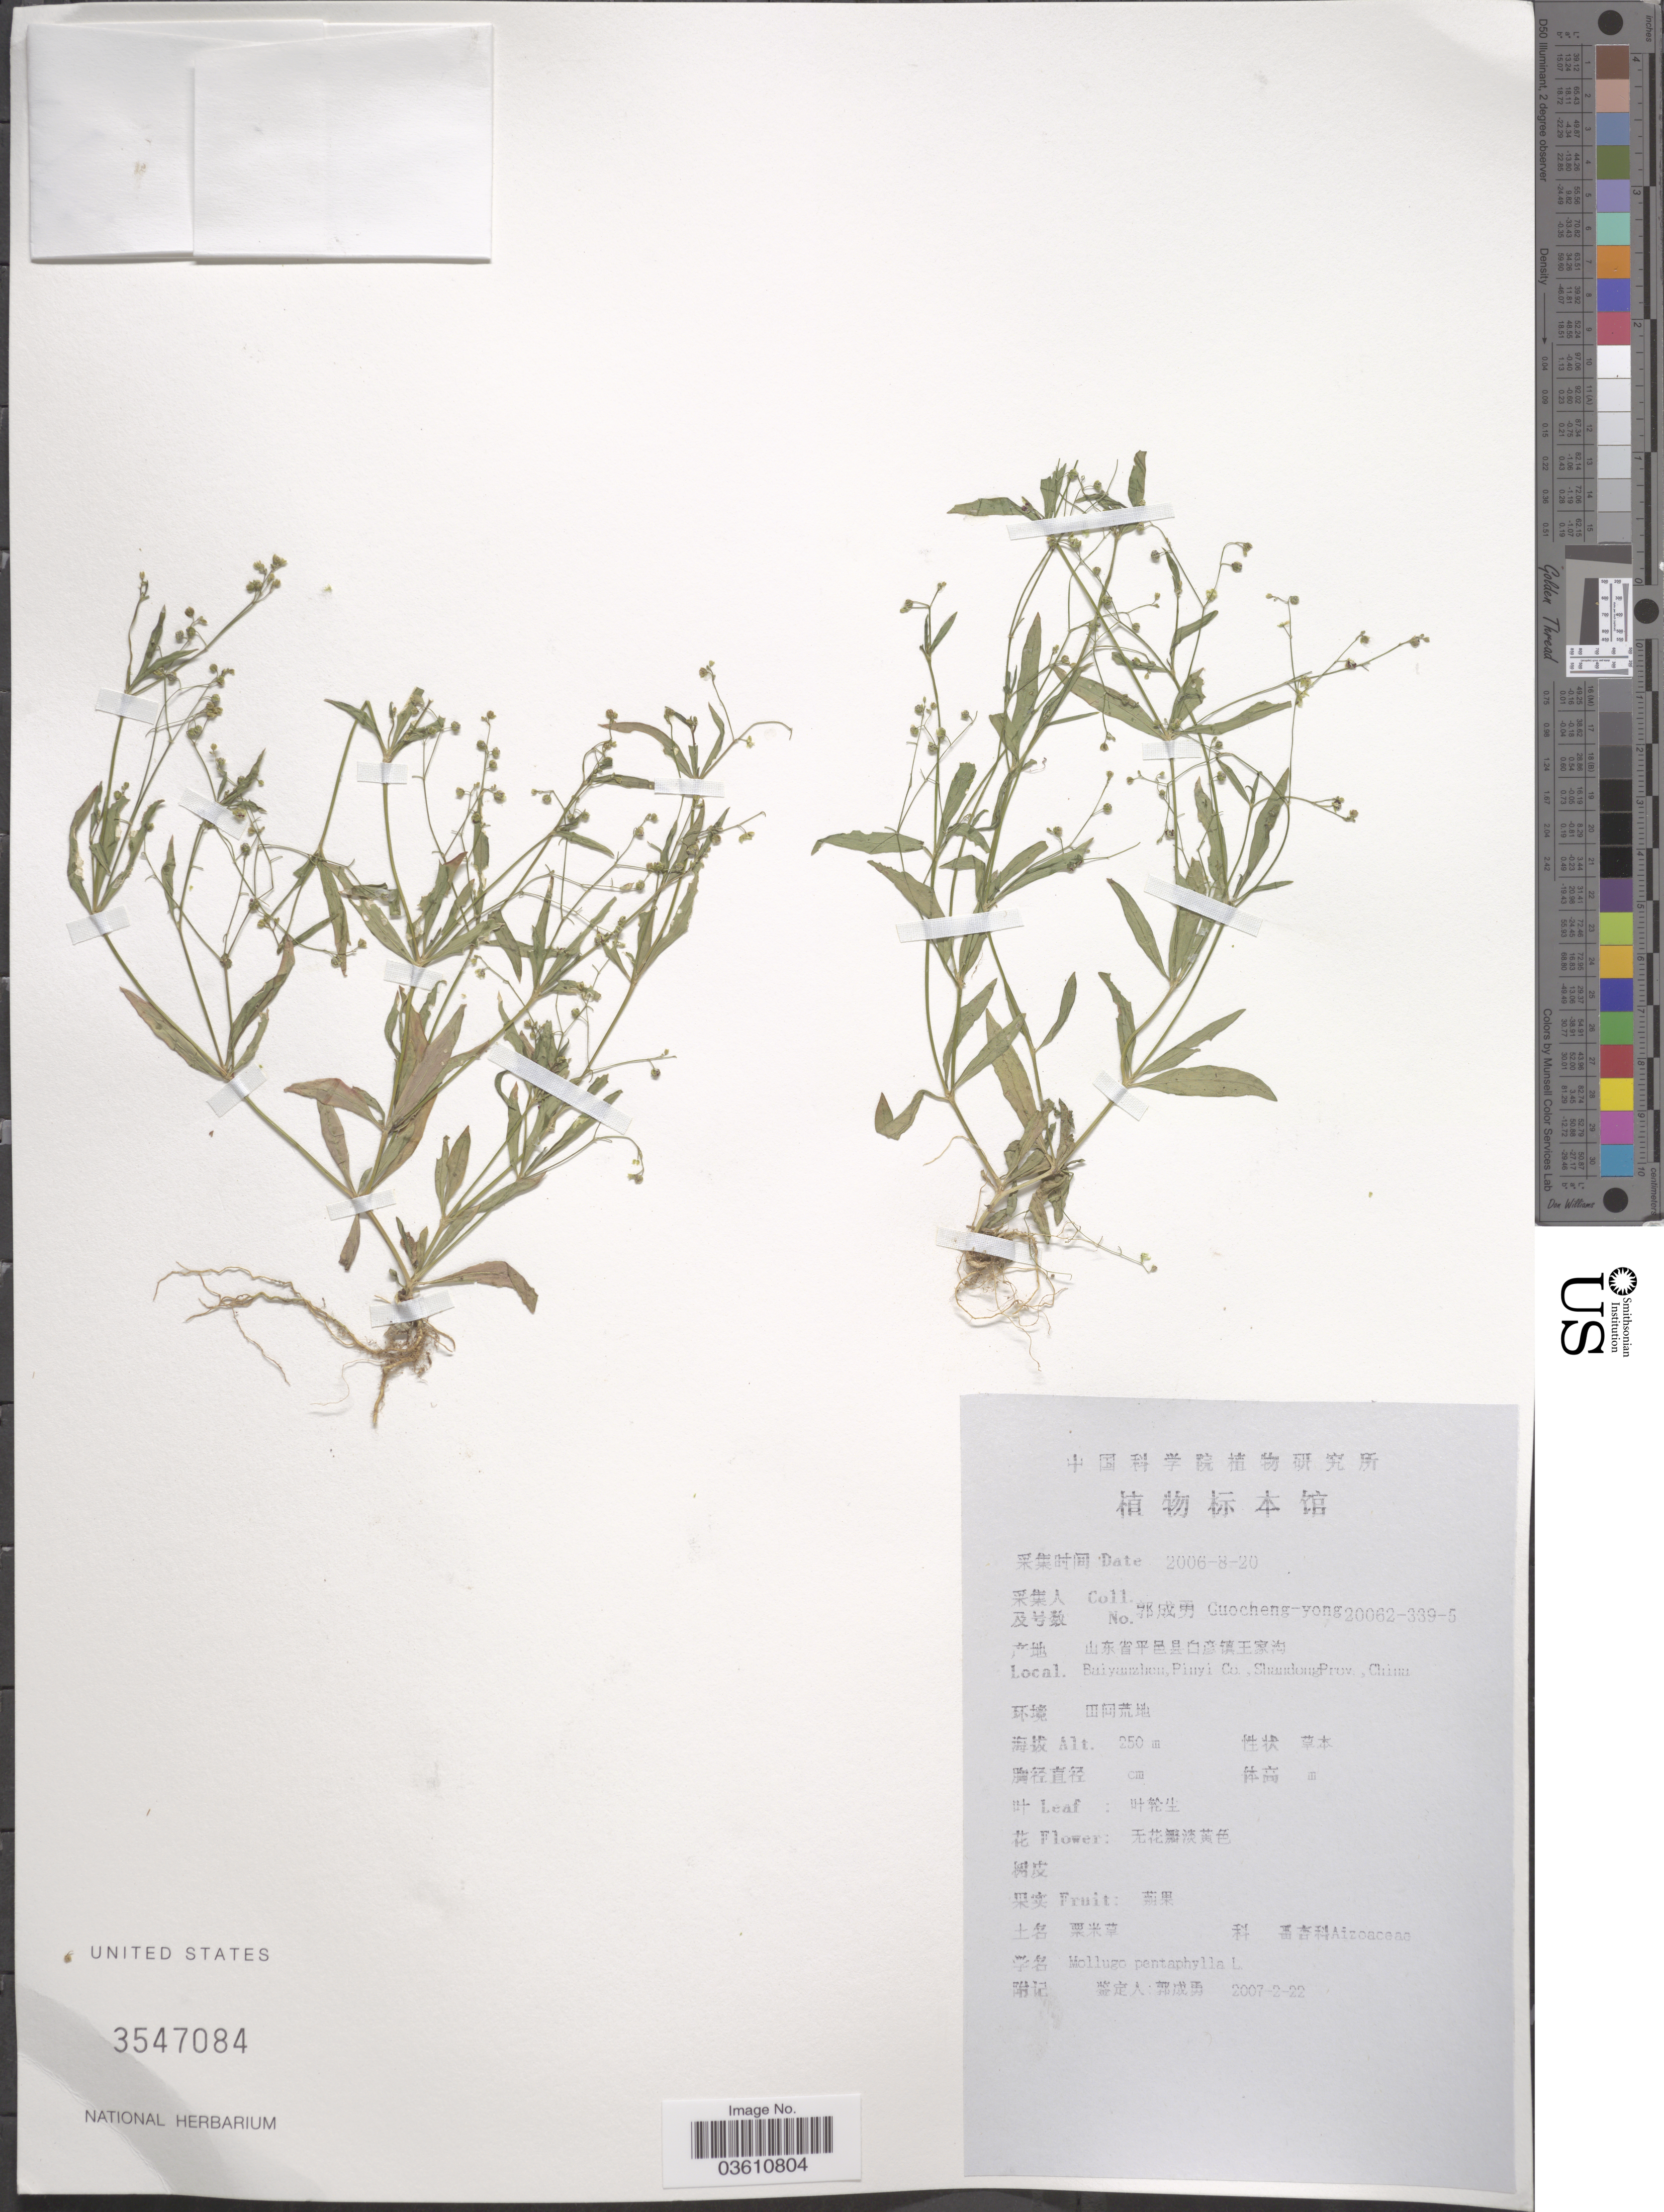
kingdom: Plantae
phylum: Tracheophyta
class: Magnoliopsida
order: Caryophyllales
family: Molluginaceae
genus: Trigastrotheca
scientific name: Trigastrotheca pentaphylla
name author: (L.) Thulin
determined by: Strong, Mark T., (BOT), Smithsonian Institution - National Museum of Natural History (UNITED STATES)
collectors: Guo cheng-yong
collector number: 20062-339-5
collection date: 2006-08-20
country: China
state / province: Shandong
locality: Baiyanzhen, Pinyi Co.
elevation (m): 250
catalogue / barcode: US 3547084